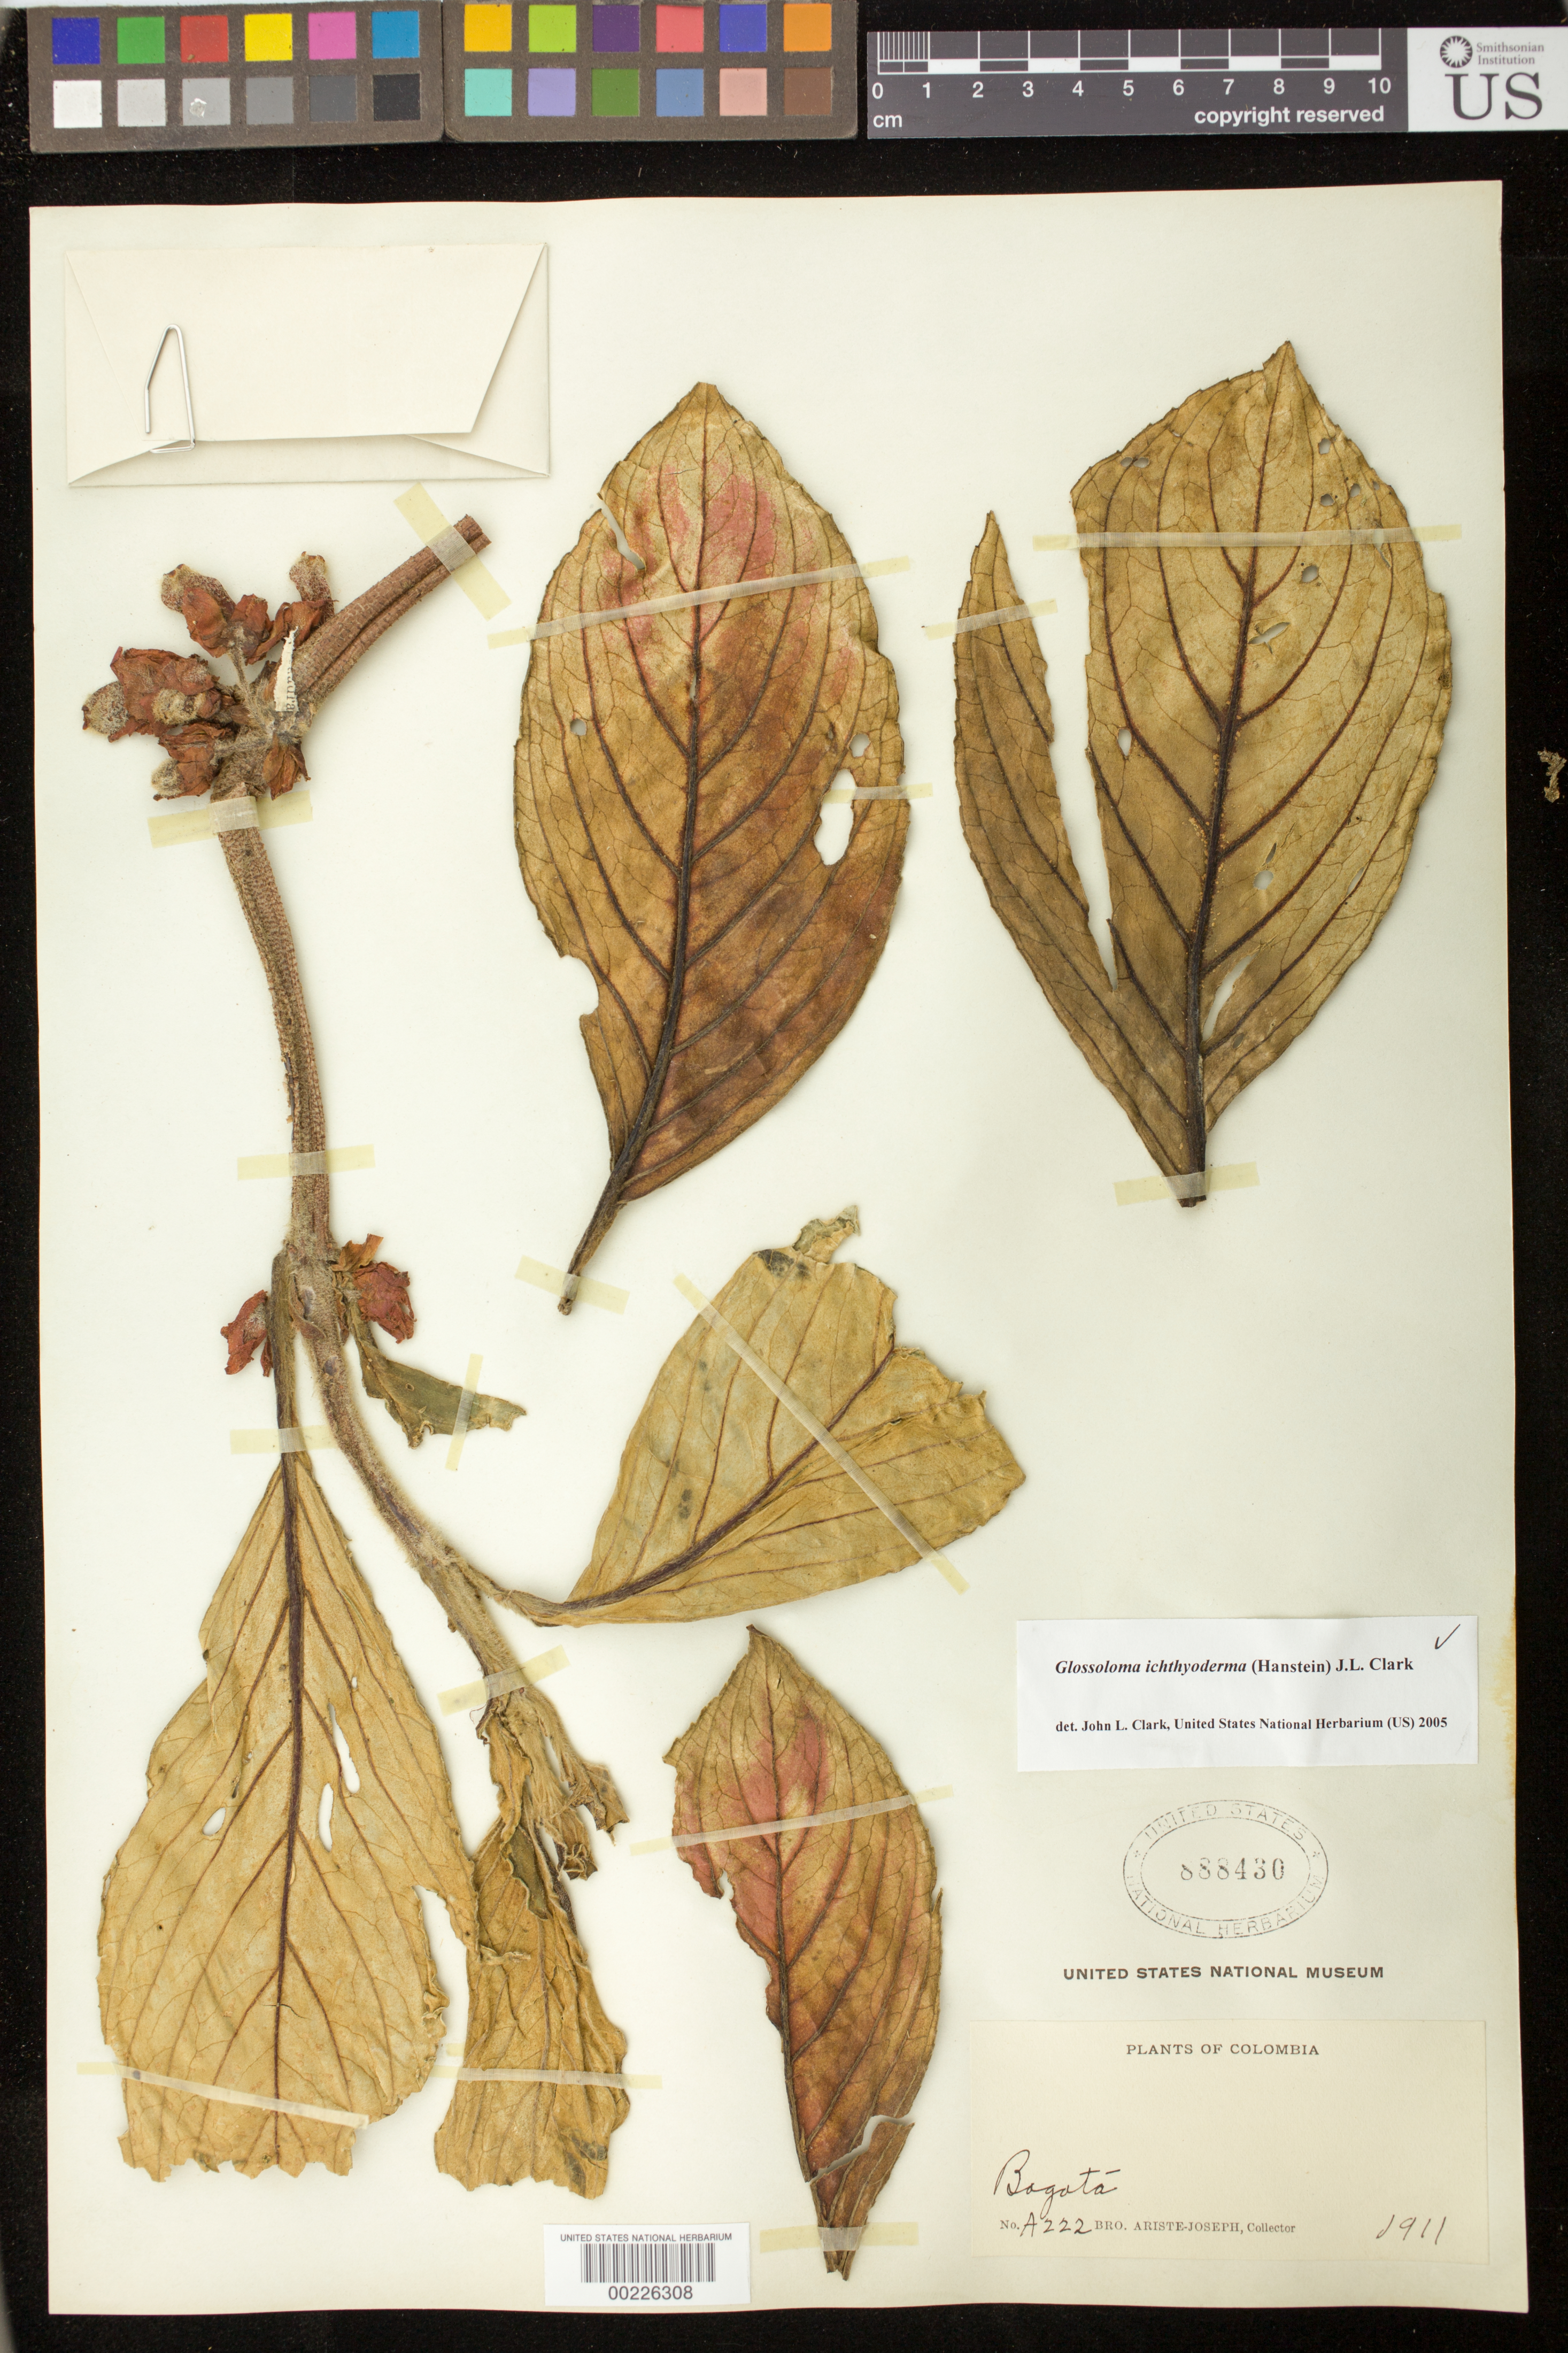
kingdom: Plantae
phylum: Tracheophyta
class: Magnoliopsida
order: Lamiales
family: Gesneriaceae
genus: Glossoloma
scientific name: Glossoloma ichthyoderma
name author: (Hanst.) J.L. Clark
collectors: Bro. Ariste-Joseph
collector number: A 222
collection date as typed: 1911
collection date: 1911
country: Colombia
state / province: Cundinamarca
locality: Bogota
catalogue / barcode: US 888430